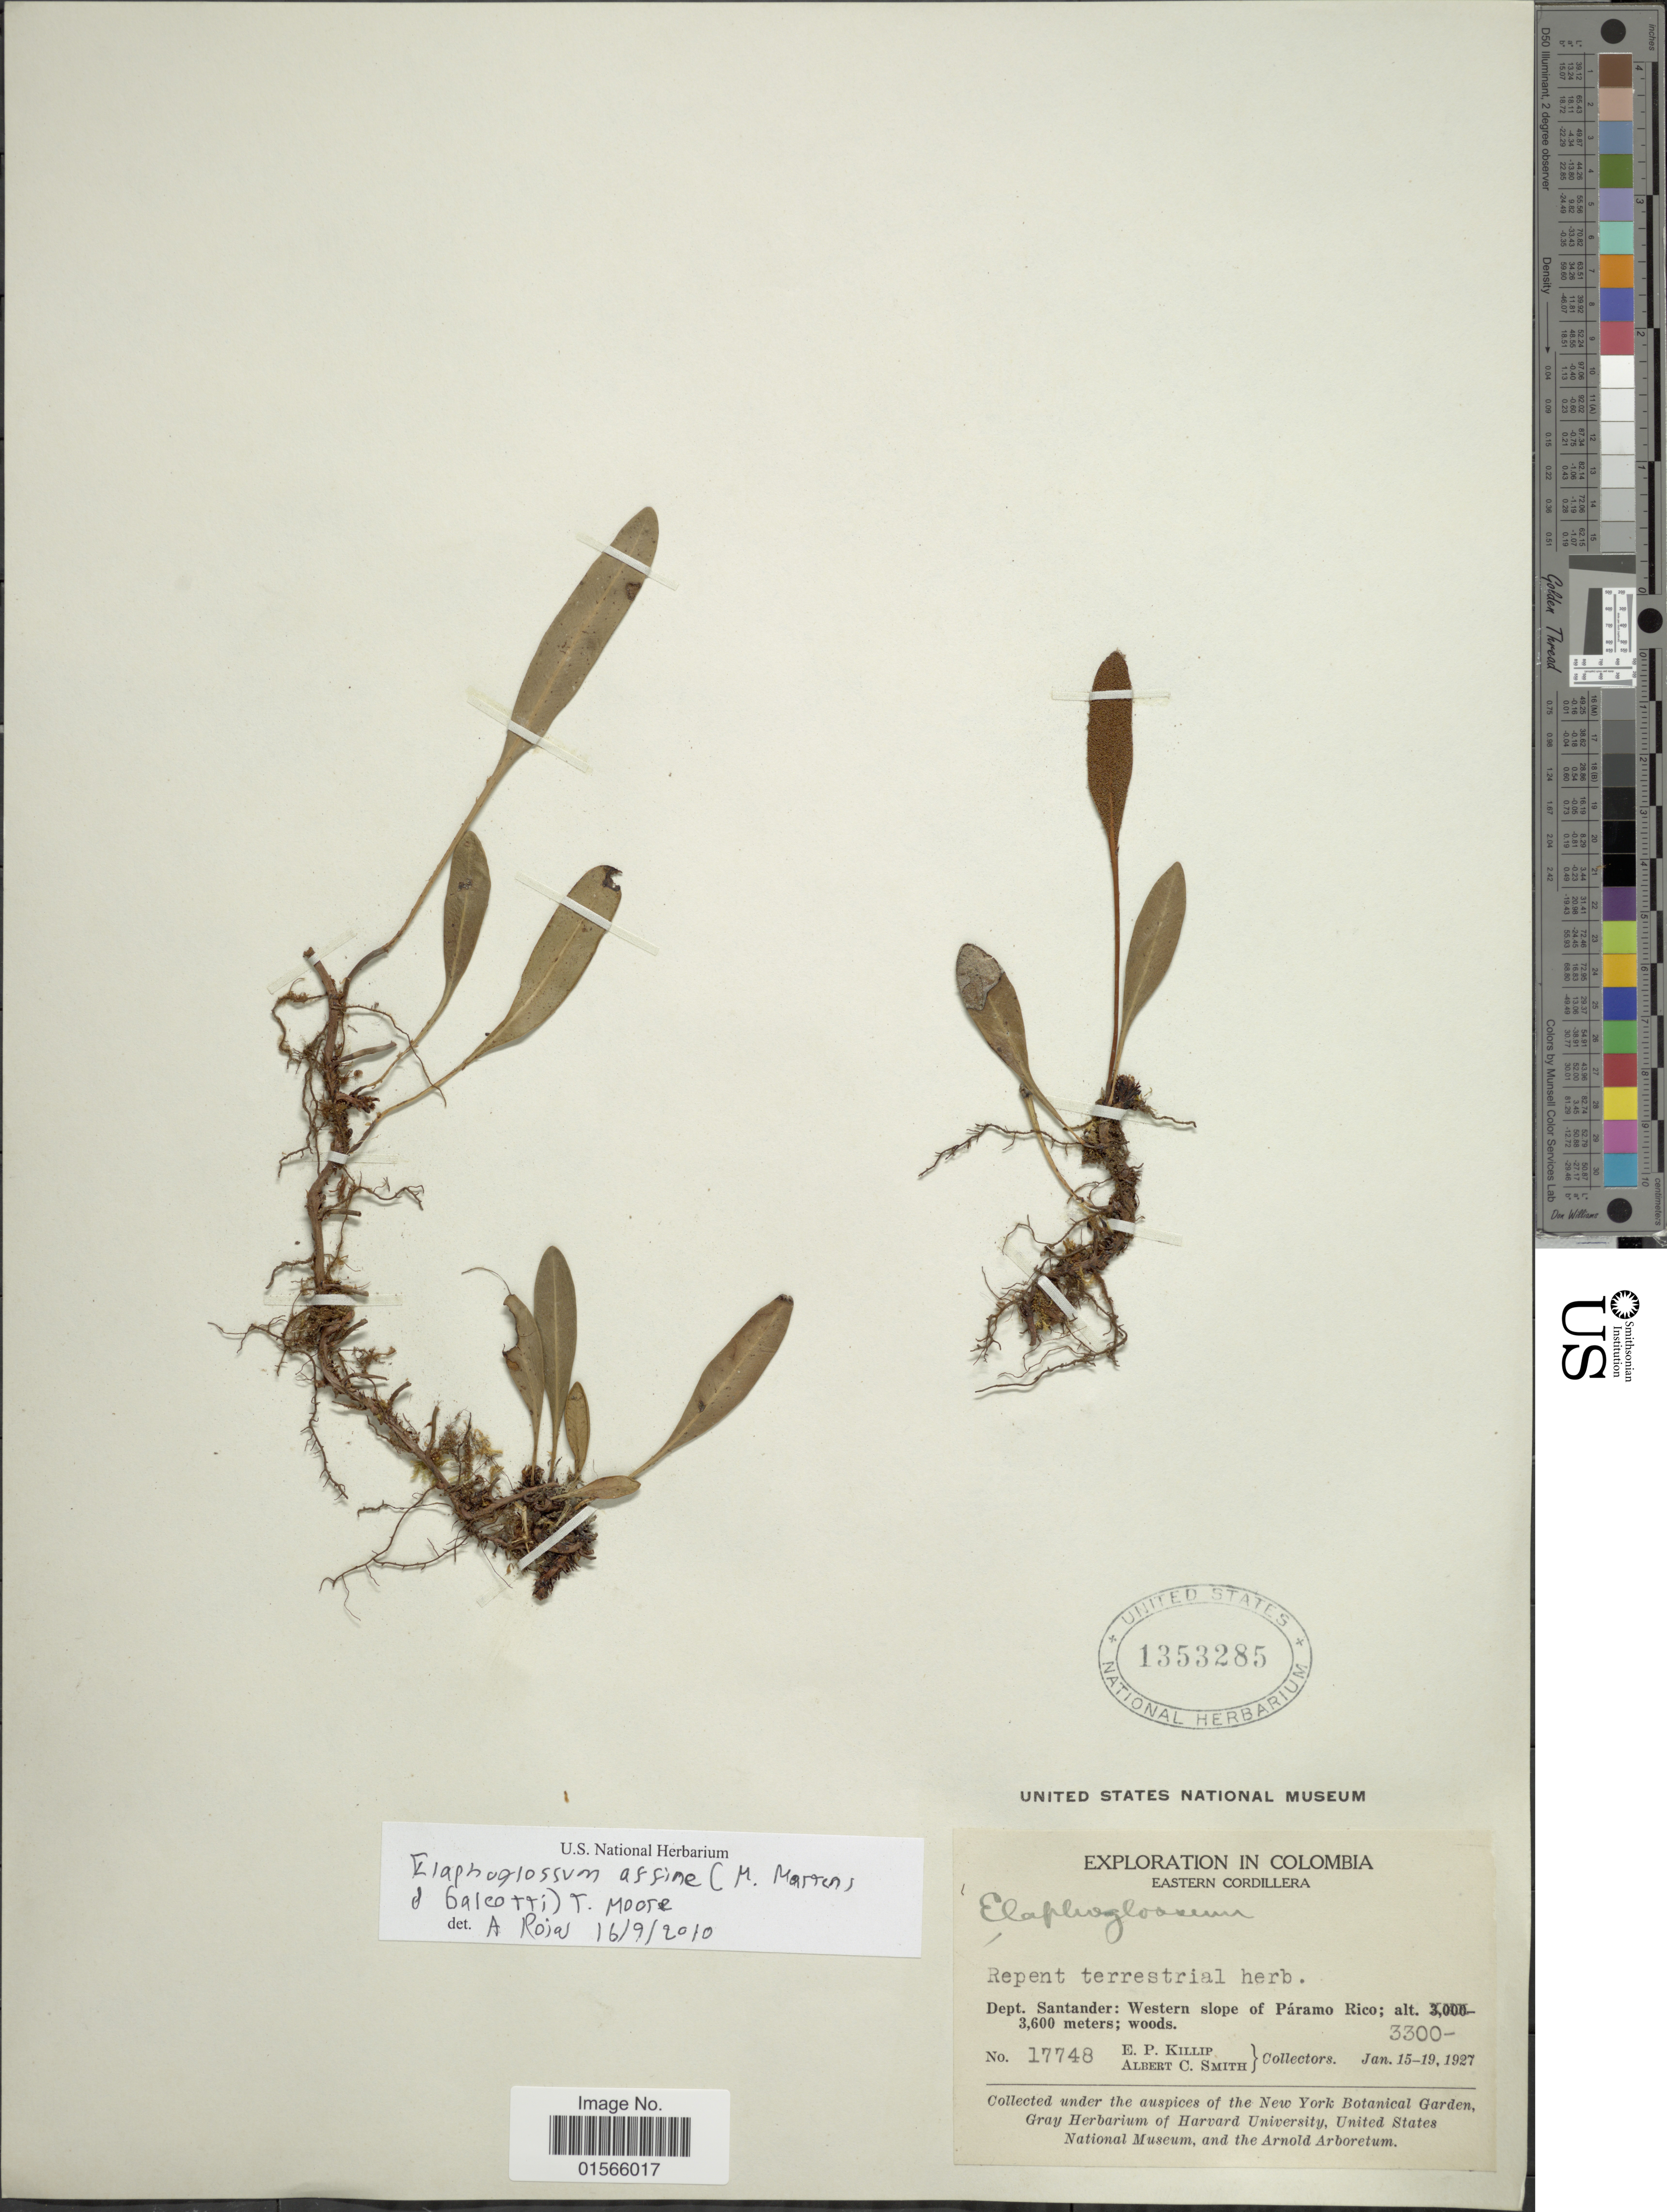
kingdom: Plantae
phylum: Tracheophyta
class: Polypodiopsida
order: Polypodiales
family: Dryopteridaceae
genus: Elaphoglossum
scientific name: Elaphoglossum affine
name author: (M. Martens & Galeotti) T. Moore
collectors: E. P. Killip & A. C. Smith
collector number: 17748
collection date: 1927-01-15/1927-01-19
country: Colombia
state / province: Santander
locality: Eastern Cordillera, Dept. Santander: Western slope of Páramo Rico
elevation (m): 3300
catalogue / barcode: US 1353285